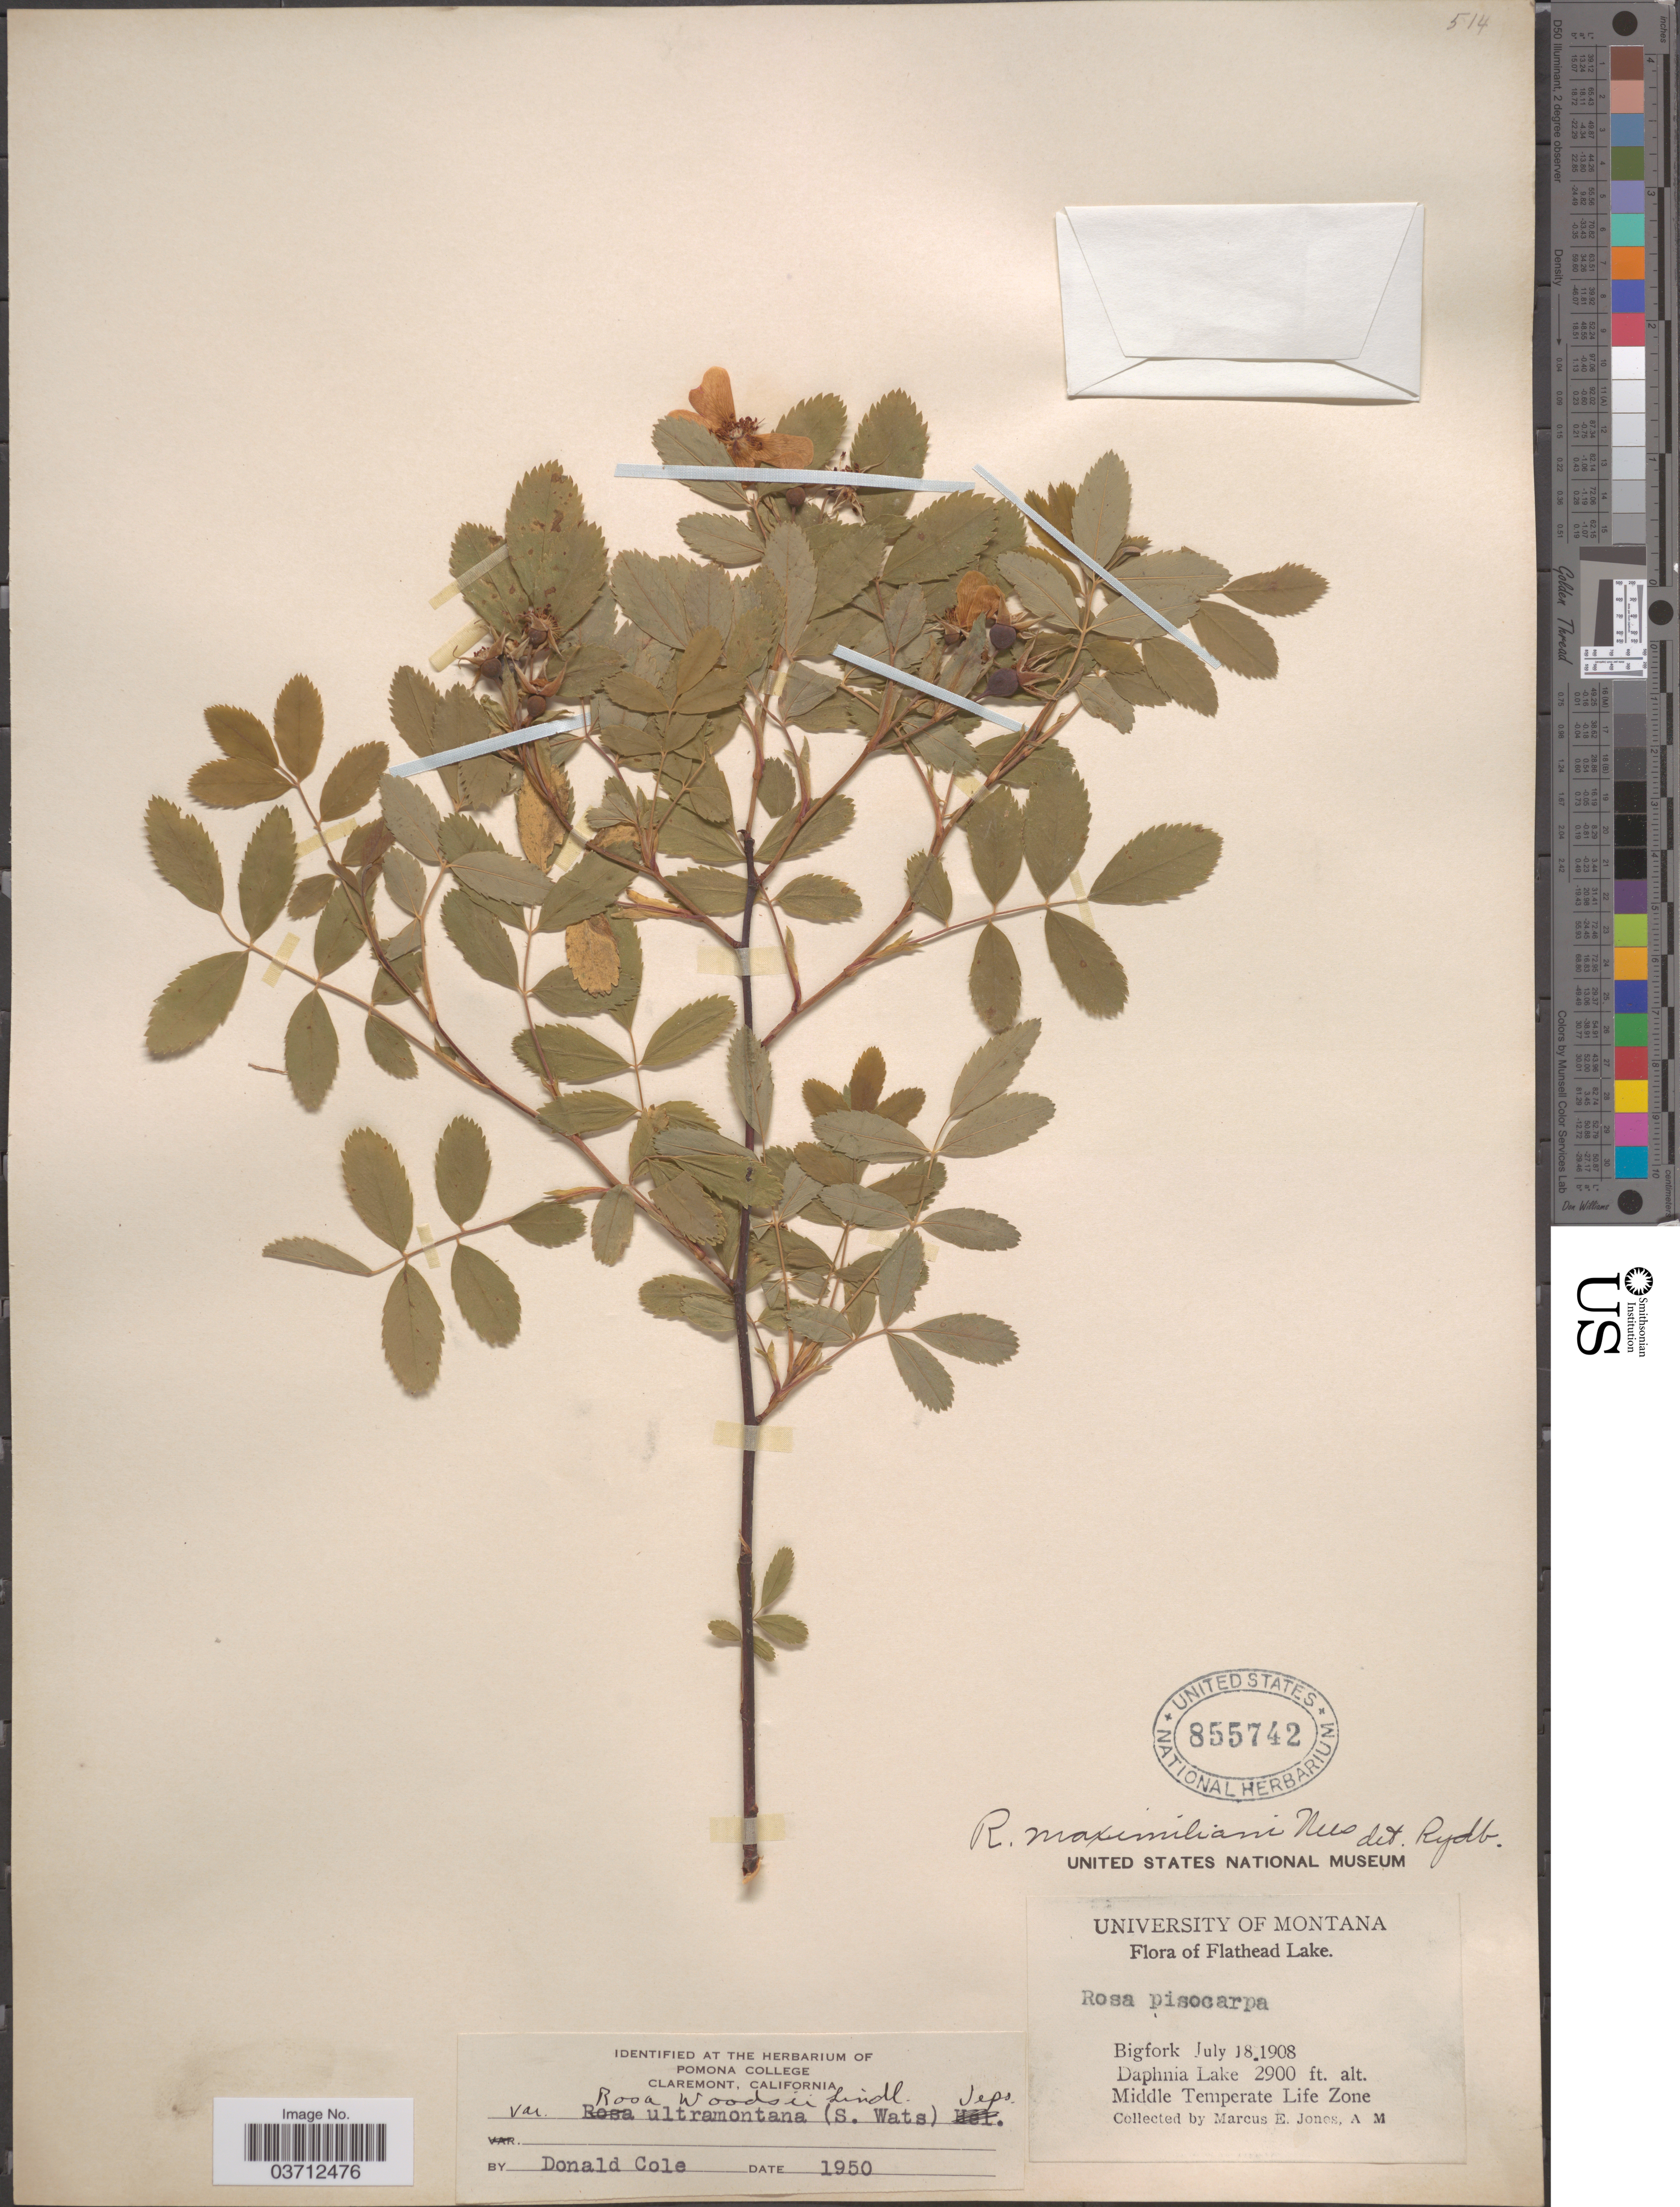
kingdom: Plantae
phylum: Tracheophyta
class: Magnoliopsida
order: Rosales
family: Rosaceae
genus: Rosa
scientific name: Rosa woodsii var. ultramontana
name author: Lindl.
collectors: M. E. Jones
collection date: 1908-07-18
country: United States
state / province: Montana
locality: Flathead Lake. Bigfork. Daphnia Lake. Middle Temperate Life Zone.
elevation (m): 884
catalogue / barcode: US 855742